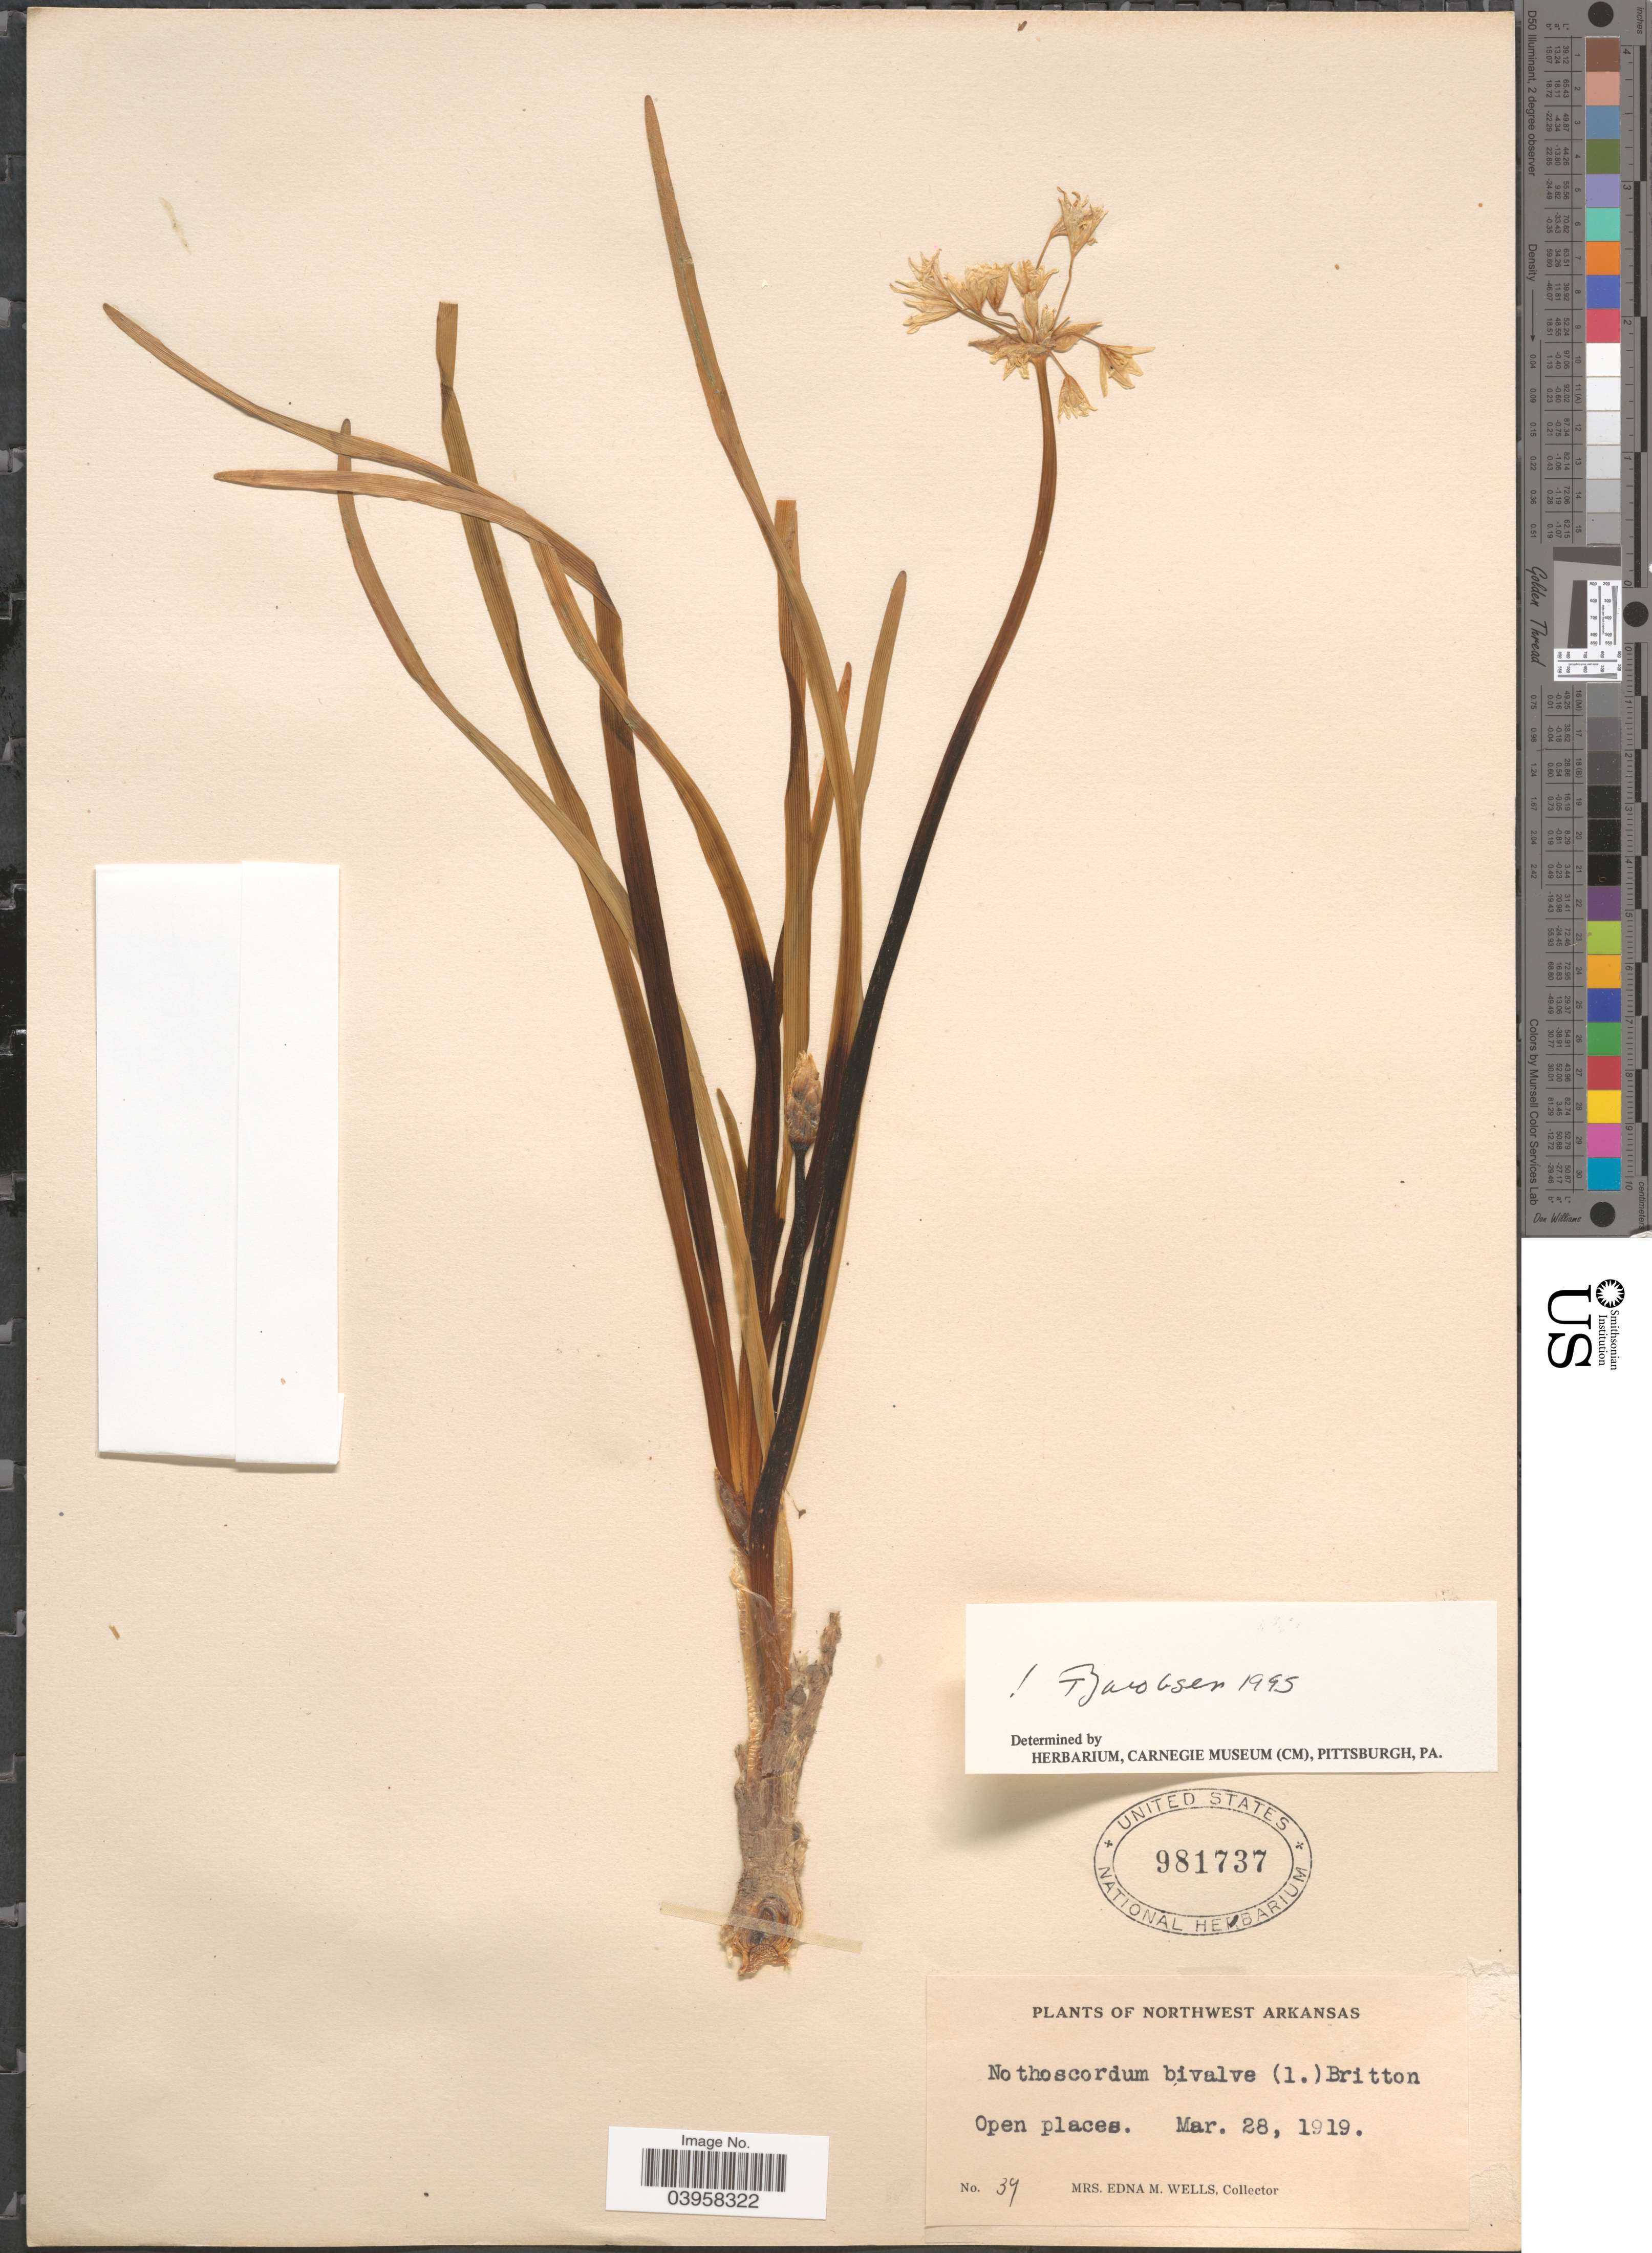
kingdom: Plantae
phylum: Tracheophyta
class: Liliopsida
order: Asparagales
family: Amaryllidaceae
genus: Nothoscordum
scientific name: Nothoscordum bivalve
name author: (L.) Britton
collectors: E. M. Wells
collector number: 37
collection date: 1919-03-28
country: United States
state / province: Arkansas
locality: Northwest Arkansas. Open places.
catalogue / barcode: US 981737